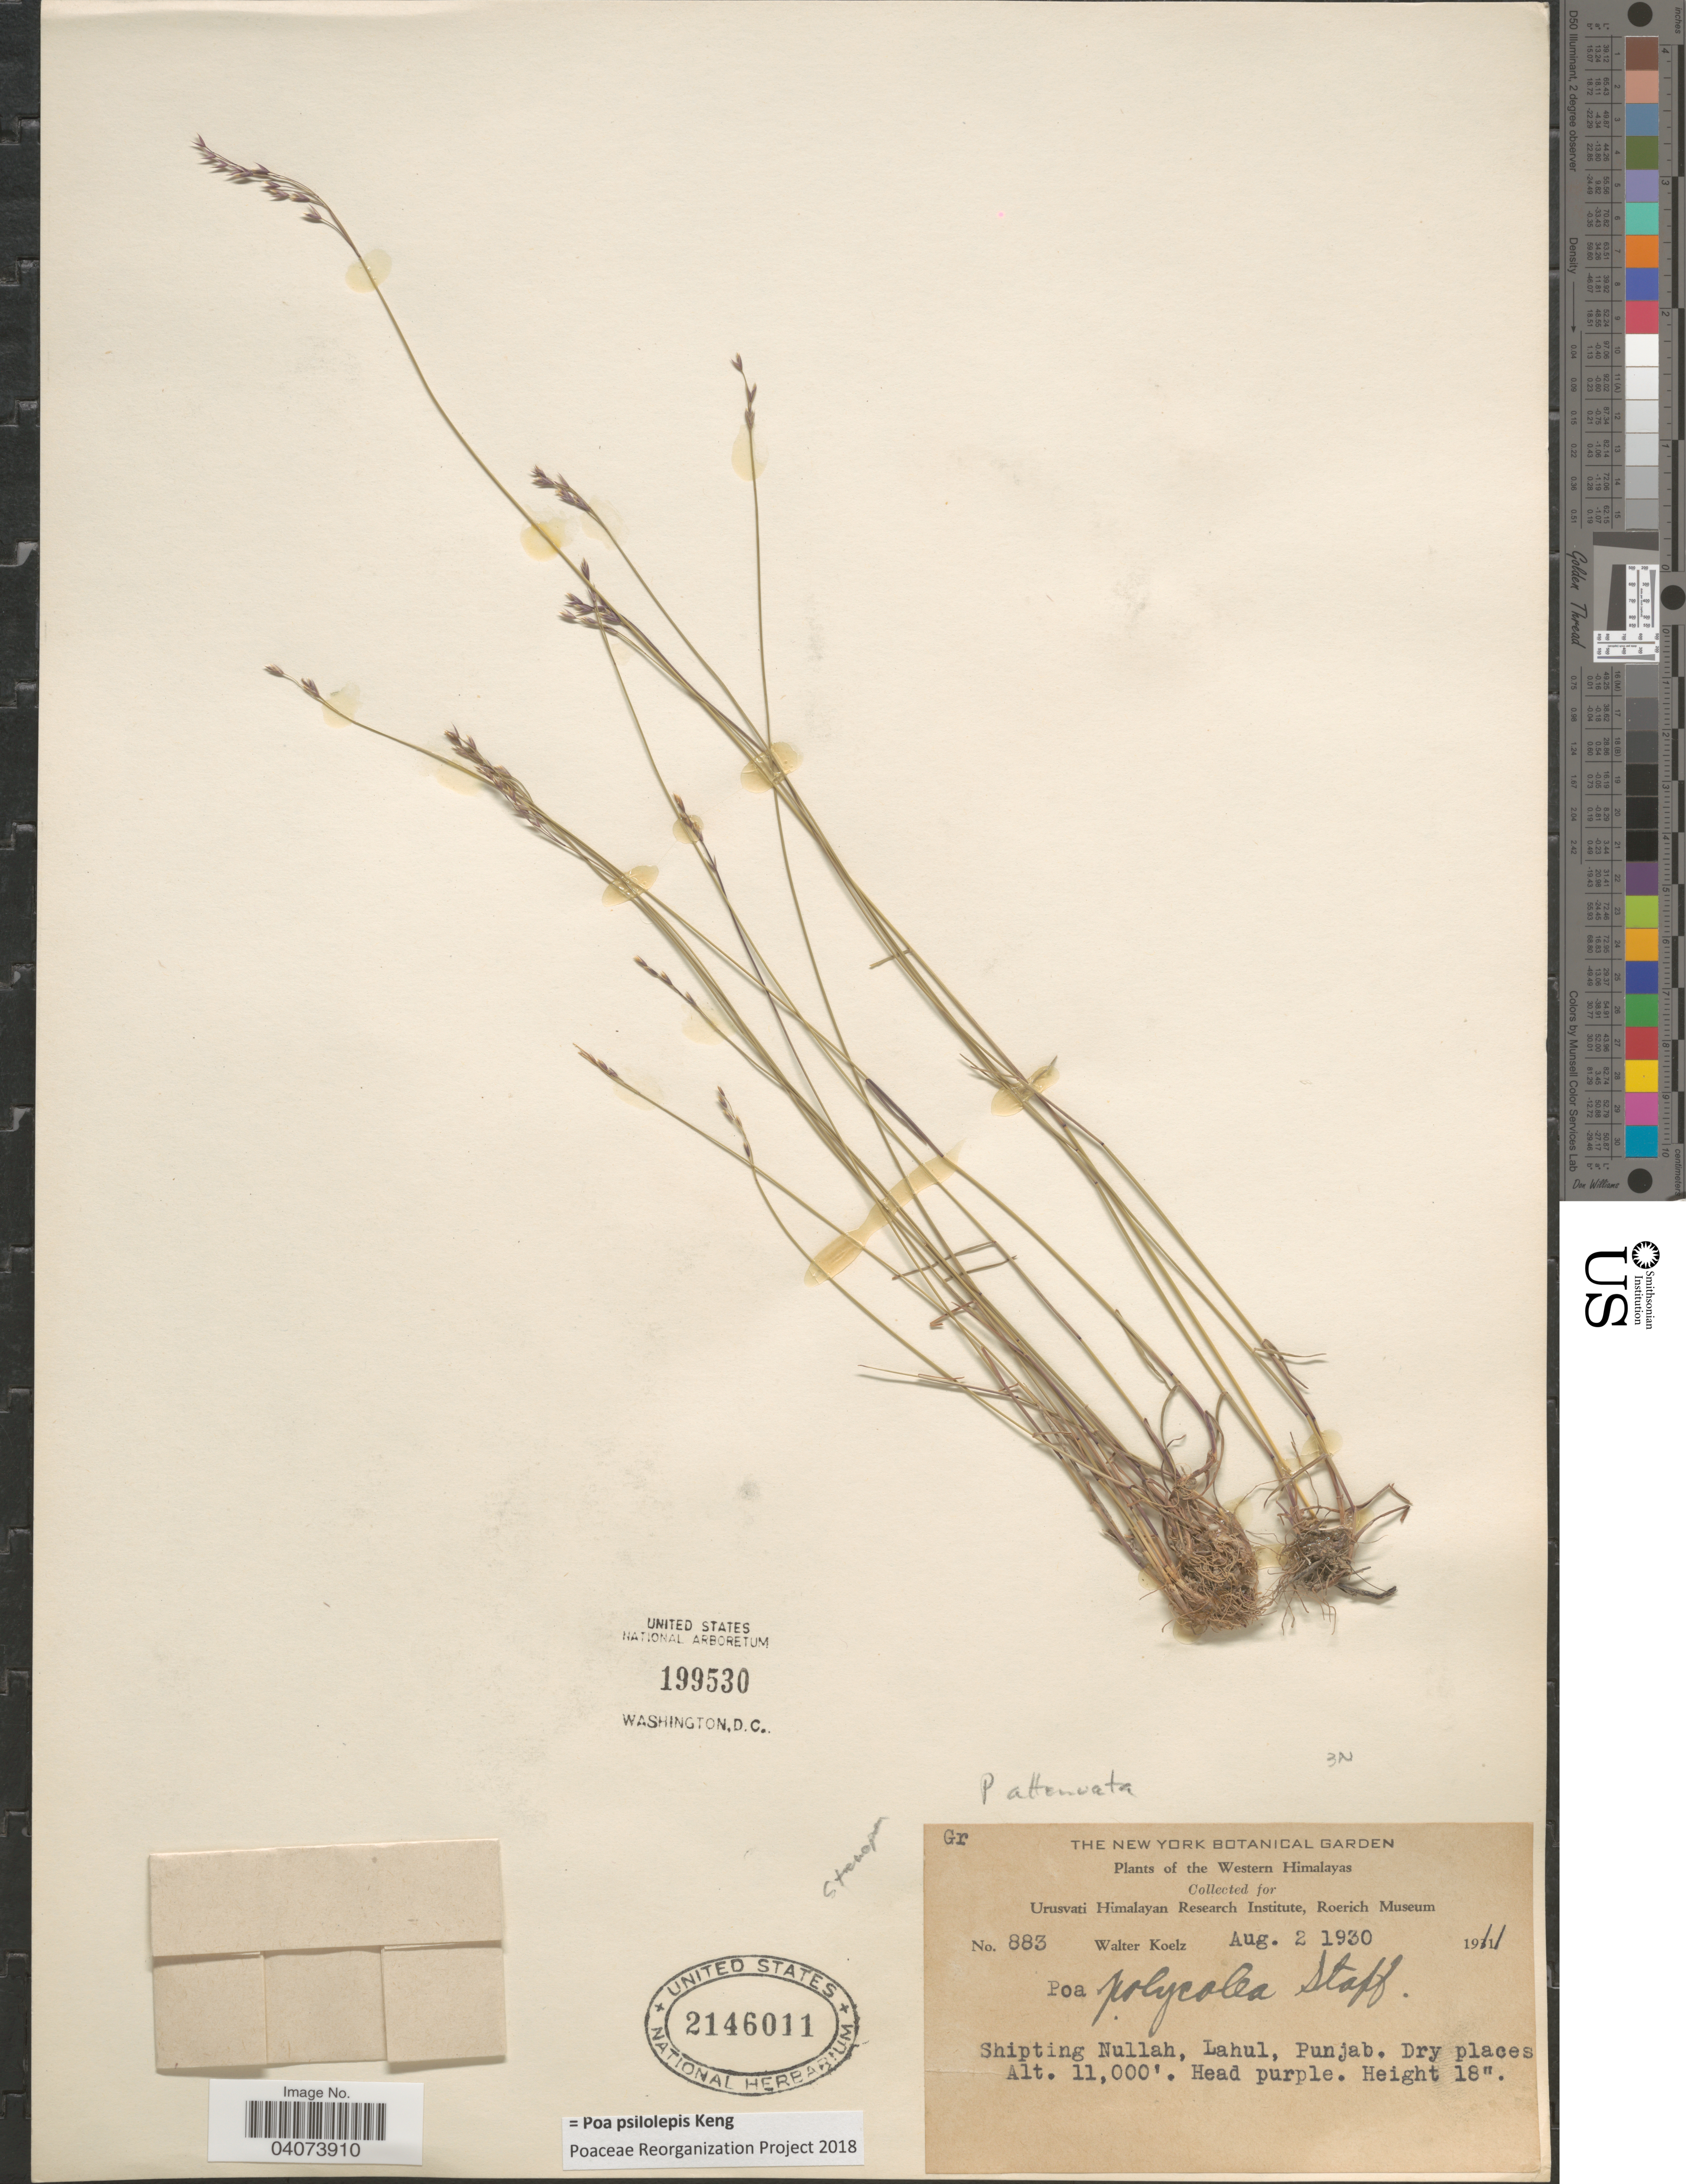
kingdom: Plantae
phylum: Tracheophyta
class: Liliopsida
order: Poales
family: Poaceae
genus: Poa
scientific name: Poa psilolepis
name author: Keng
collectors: W. N. Koelz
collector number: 883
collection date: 1930-08-02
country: India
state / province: Punjab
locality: The Western Himalayas. Shipting Nullah, Lahul.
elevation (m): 3353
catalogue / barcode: US 2146011